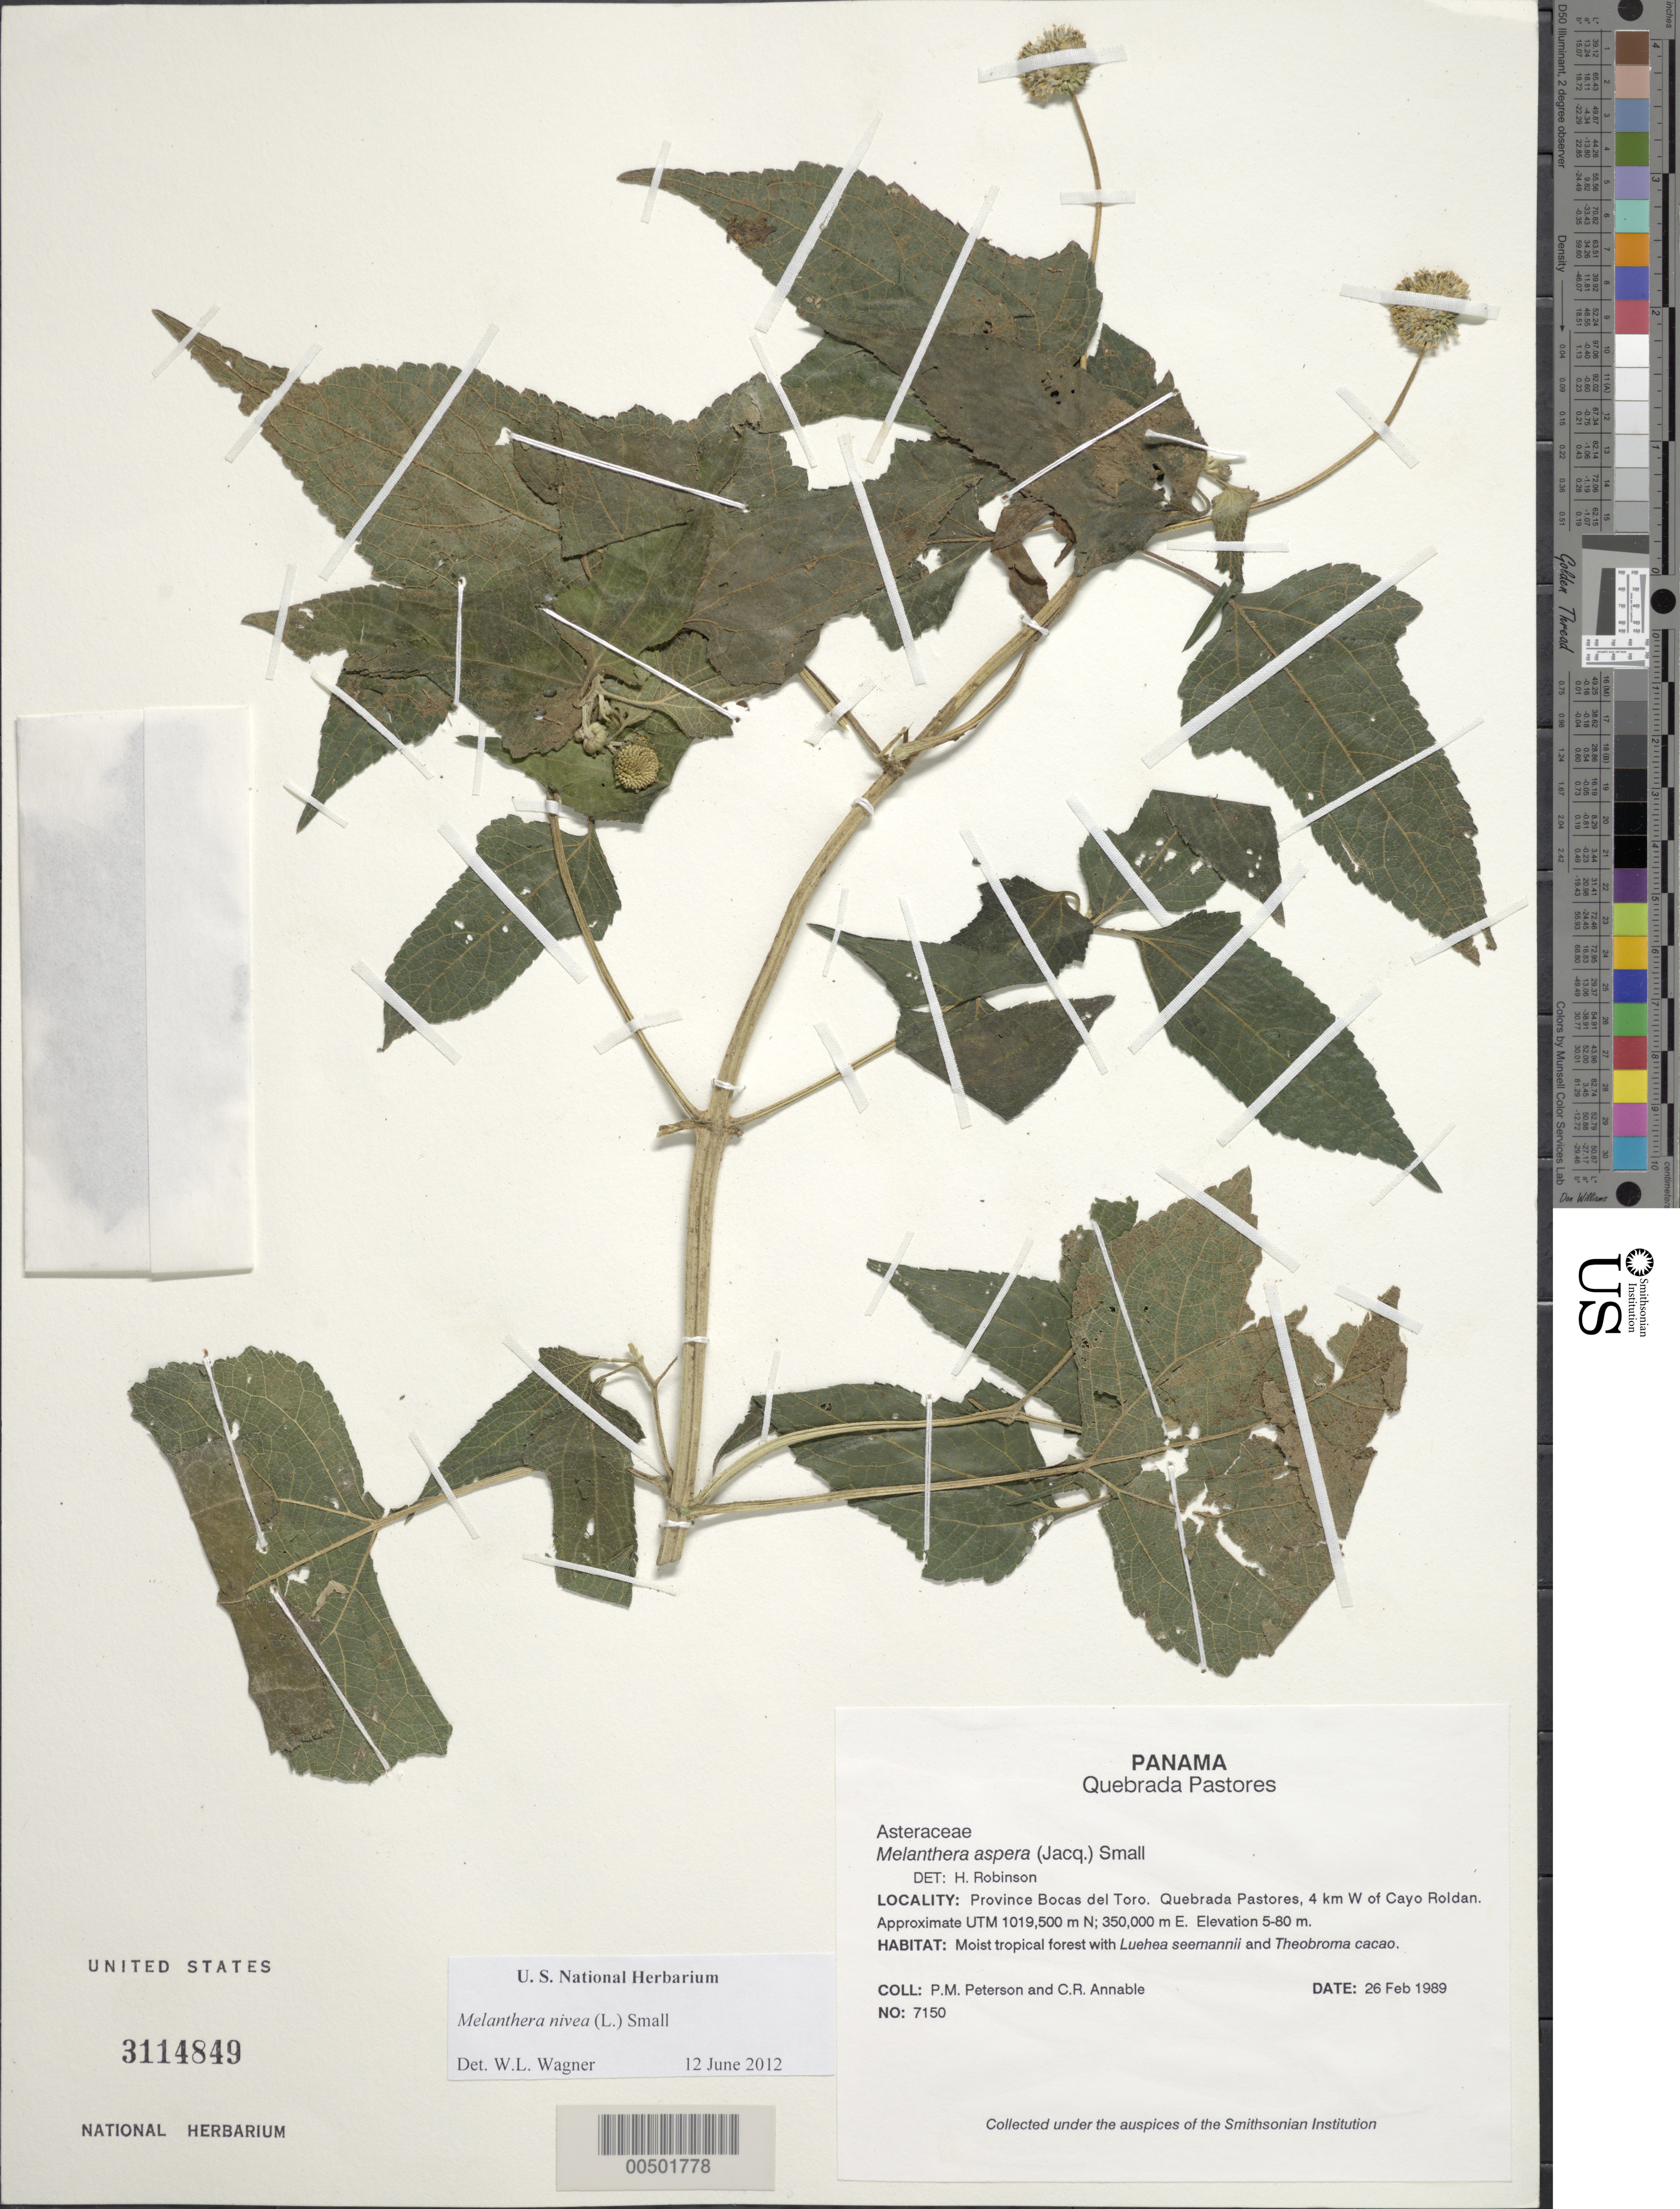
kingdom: Plantae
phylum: Tracheophyta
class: Magnoliopsida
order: Asterales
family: Asteraceae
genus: Melanthera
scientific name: Melanthera nivea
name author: (L.) Small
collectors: P. M. Peterson & C. R. Annable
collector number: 07150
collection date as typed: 26 Feb 1989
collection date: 1989-02-26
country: Panama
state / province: Bocas del Toro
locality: Quebrada Pastores, 4 km W of Cayo Roldan.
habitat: Moist tropical forest with Luehea seemannii and Theobroma cacao.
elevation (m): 5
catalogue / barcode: US 3114849